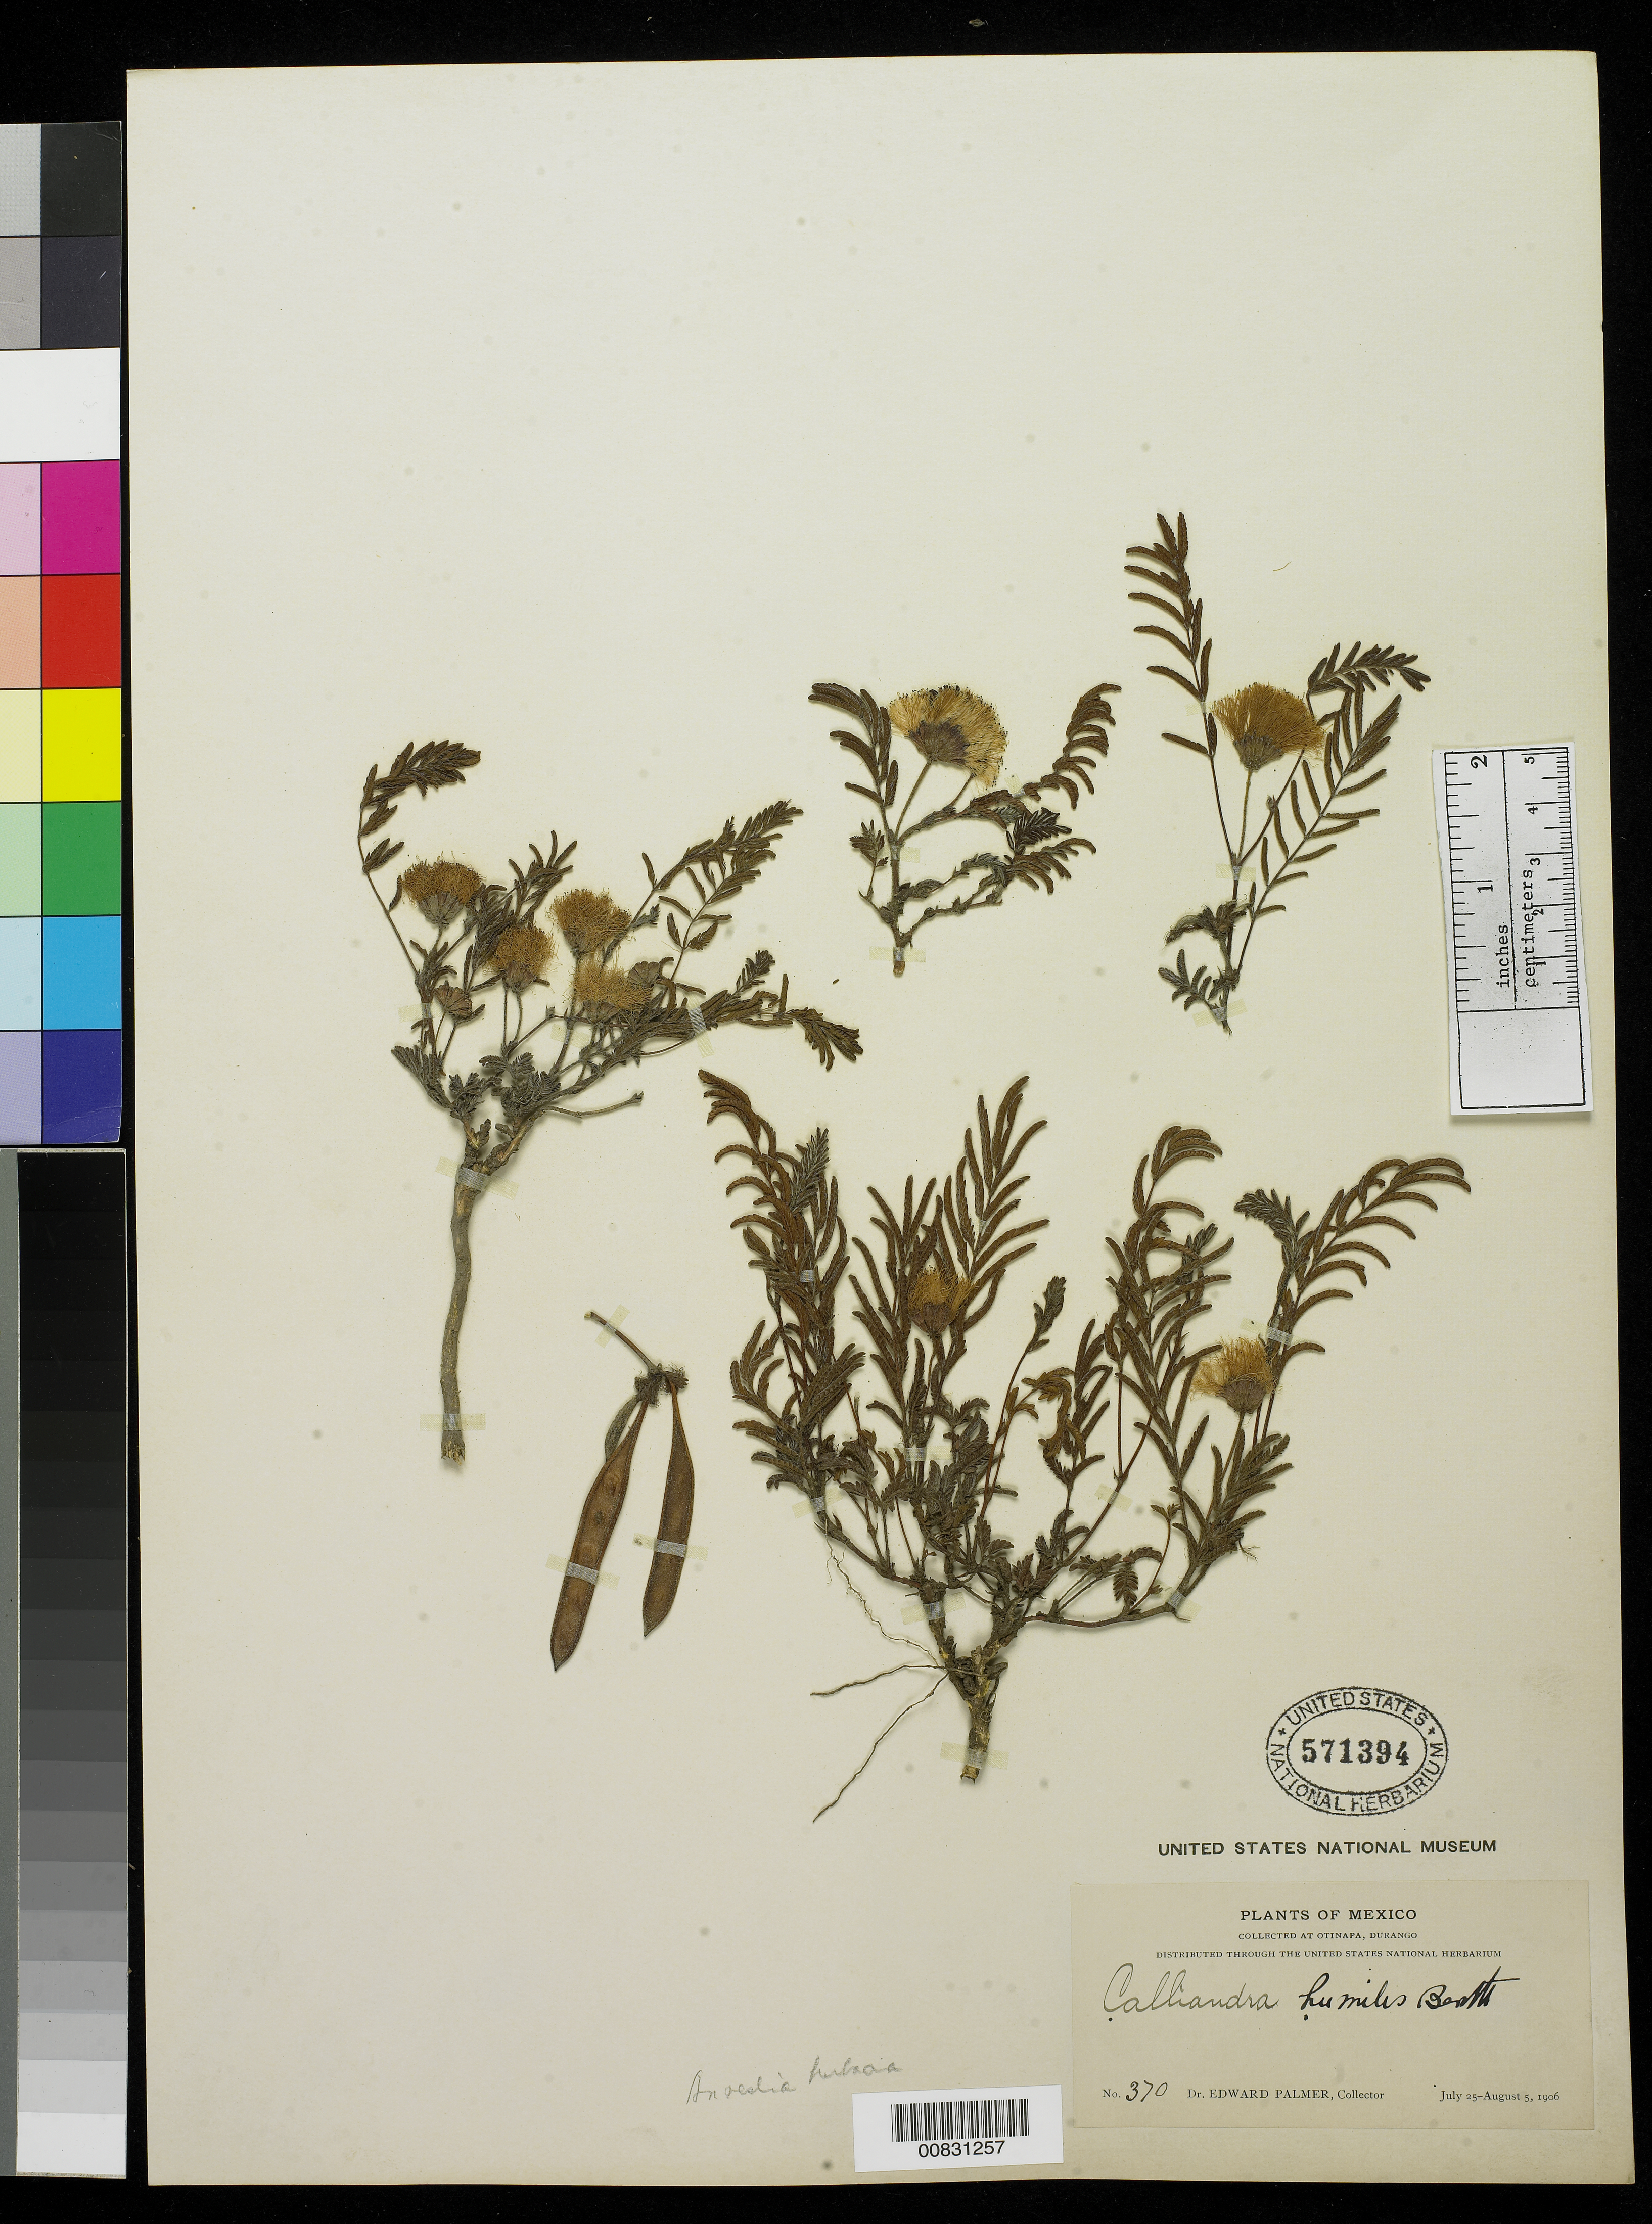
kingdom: Plantae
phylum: Tracheophyta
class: Magnoliopsida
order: Fabales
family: Fabaceae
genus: Calliandra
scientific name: Calliandra herbacea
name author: Engelm. ex A. Gray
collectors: E. Palmer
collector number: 370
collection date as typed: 25 Jul 1906 to 05 Aug 1906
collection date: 1906-07-25/1906-08-05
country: Mexico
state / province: Durango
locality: Otinapa, Durango.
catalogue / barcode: US 571394